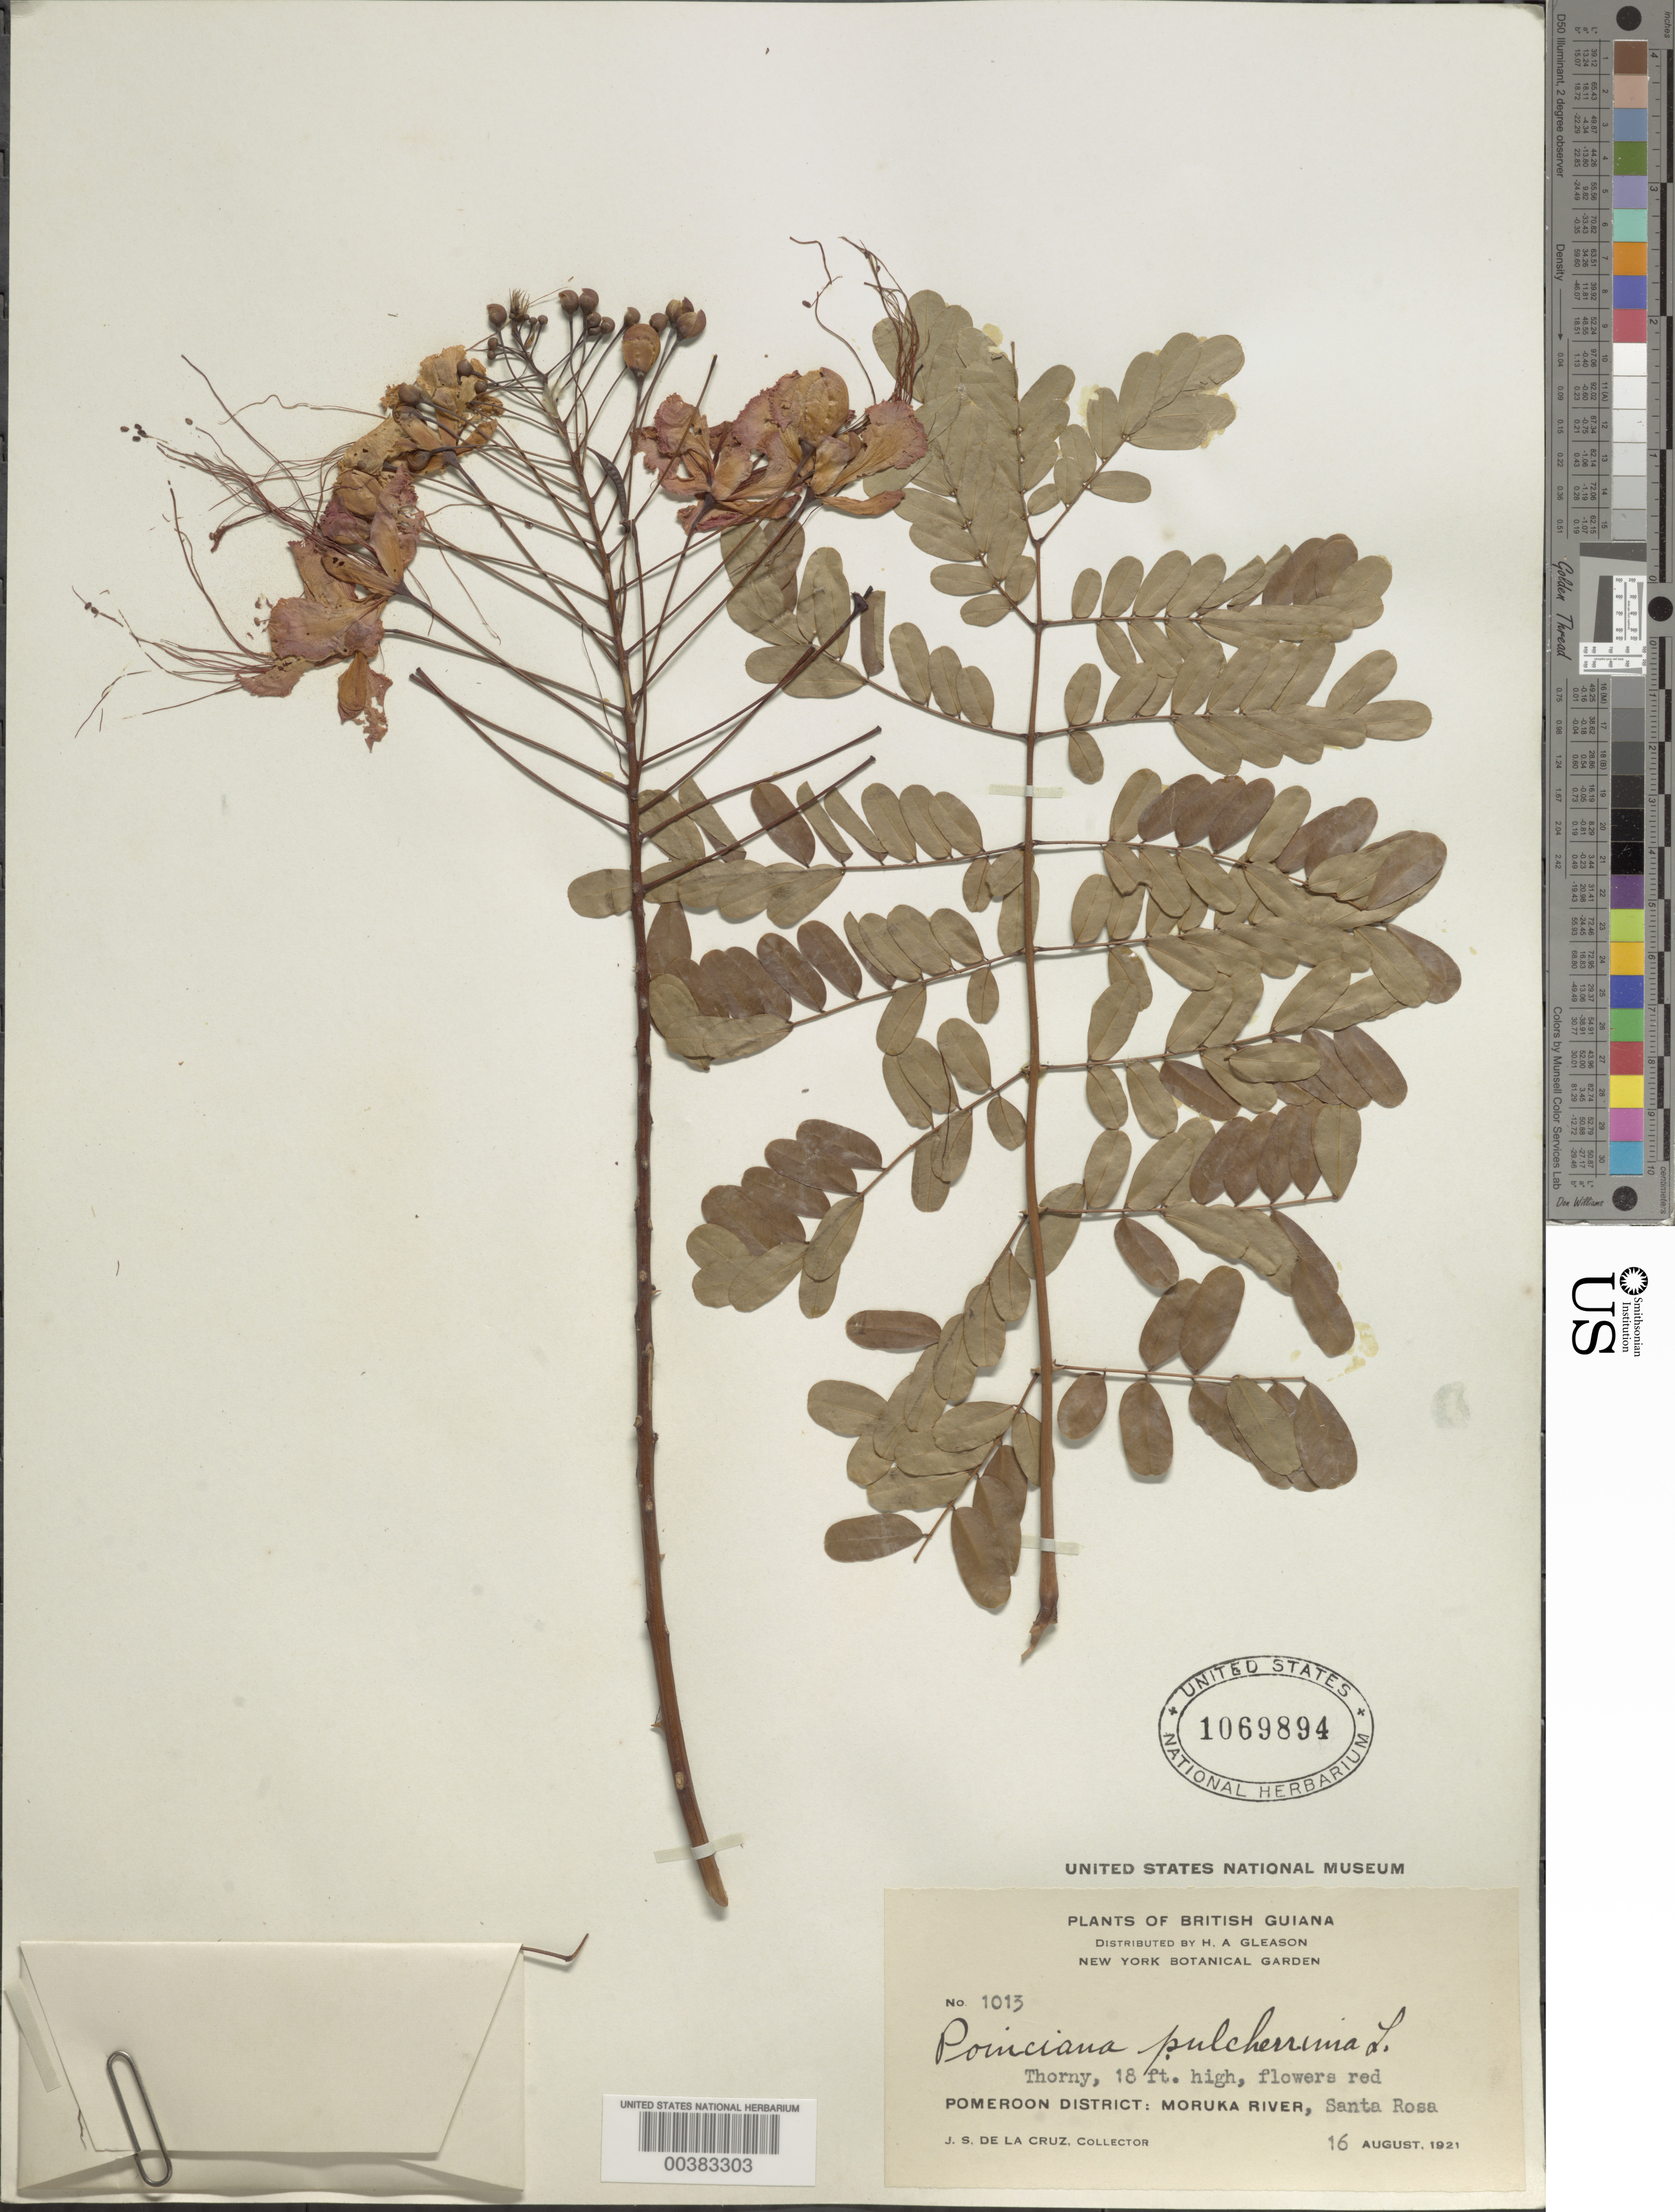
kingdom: Plantae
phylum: Tracheophyta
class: Magnoliopsida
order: Fabales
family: Fabaceae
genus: Caesalpinia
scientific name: Caesalpinia pulcherrima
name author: (L.) Sw.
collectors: J. S. de la Cruz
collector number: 1013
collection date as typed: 16 Aug 1921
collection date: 1921-08-16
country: Guyana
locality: Pomeroon dist.; moruka river, santa rosa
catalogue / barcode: US 1069894